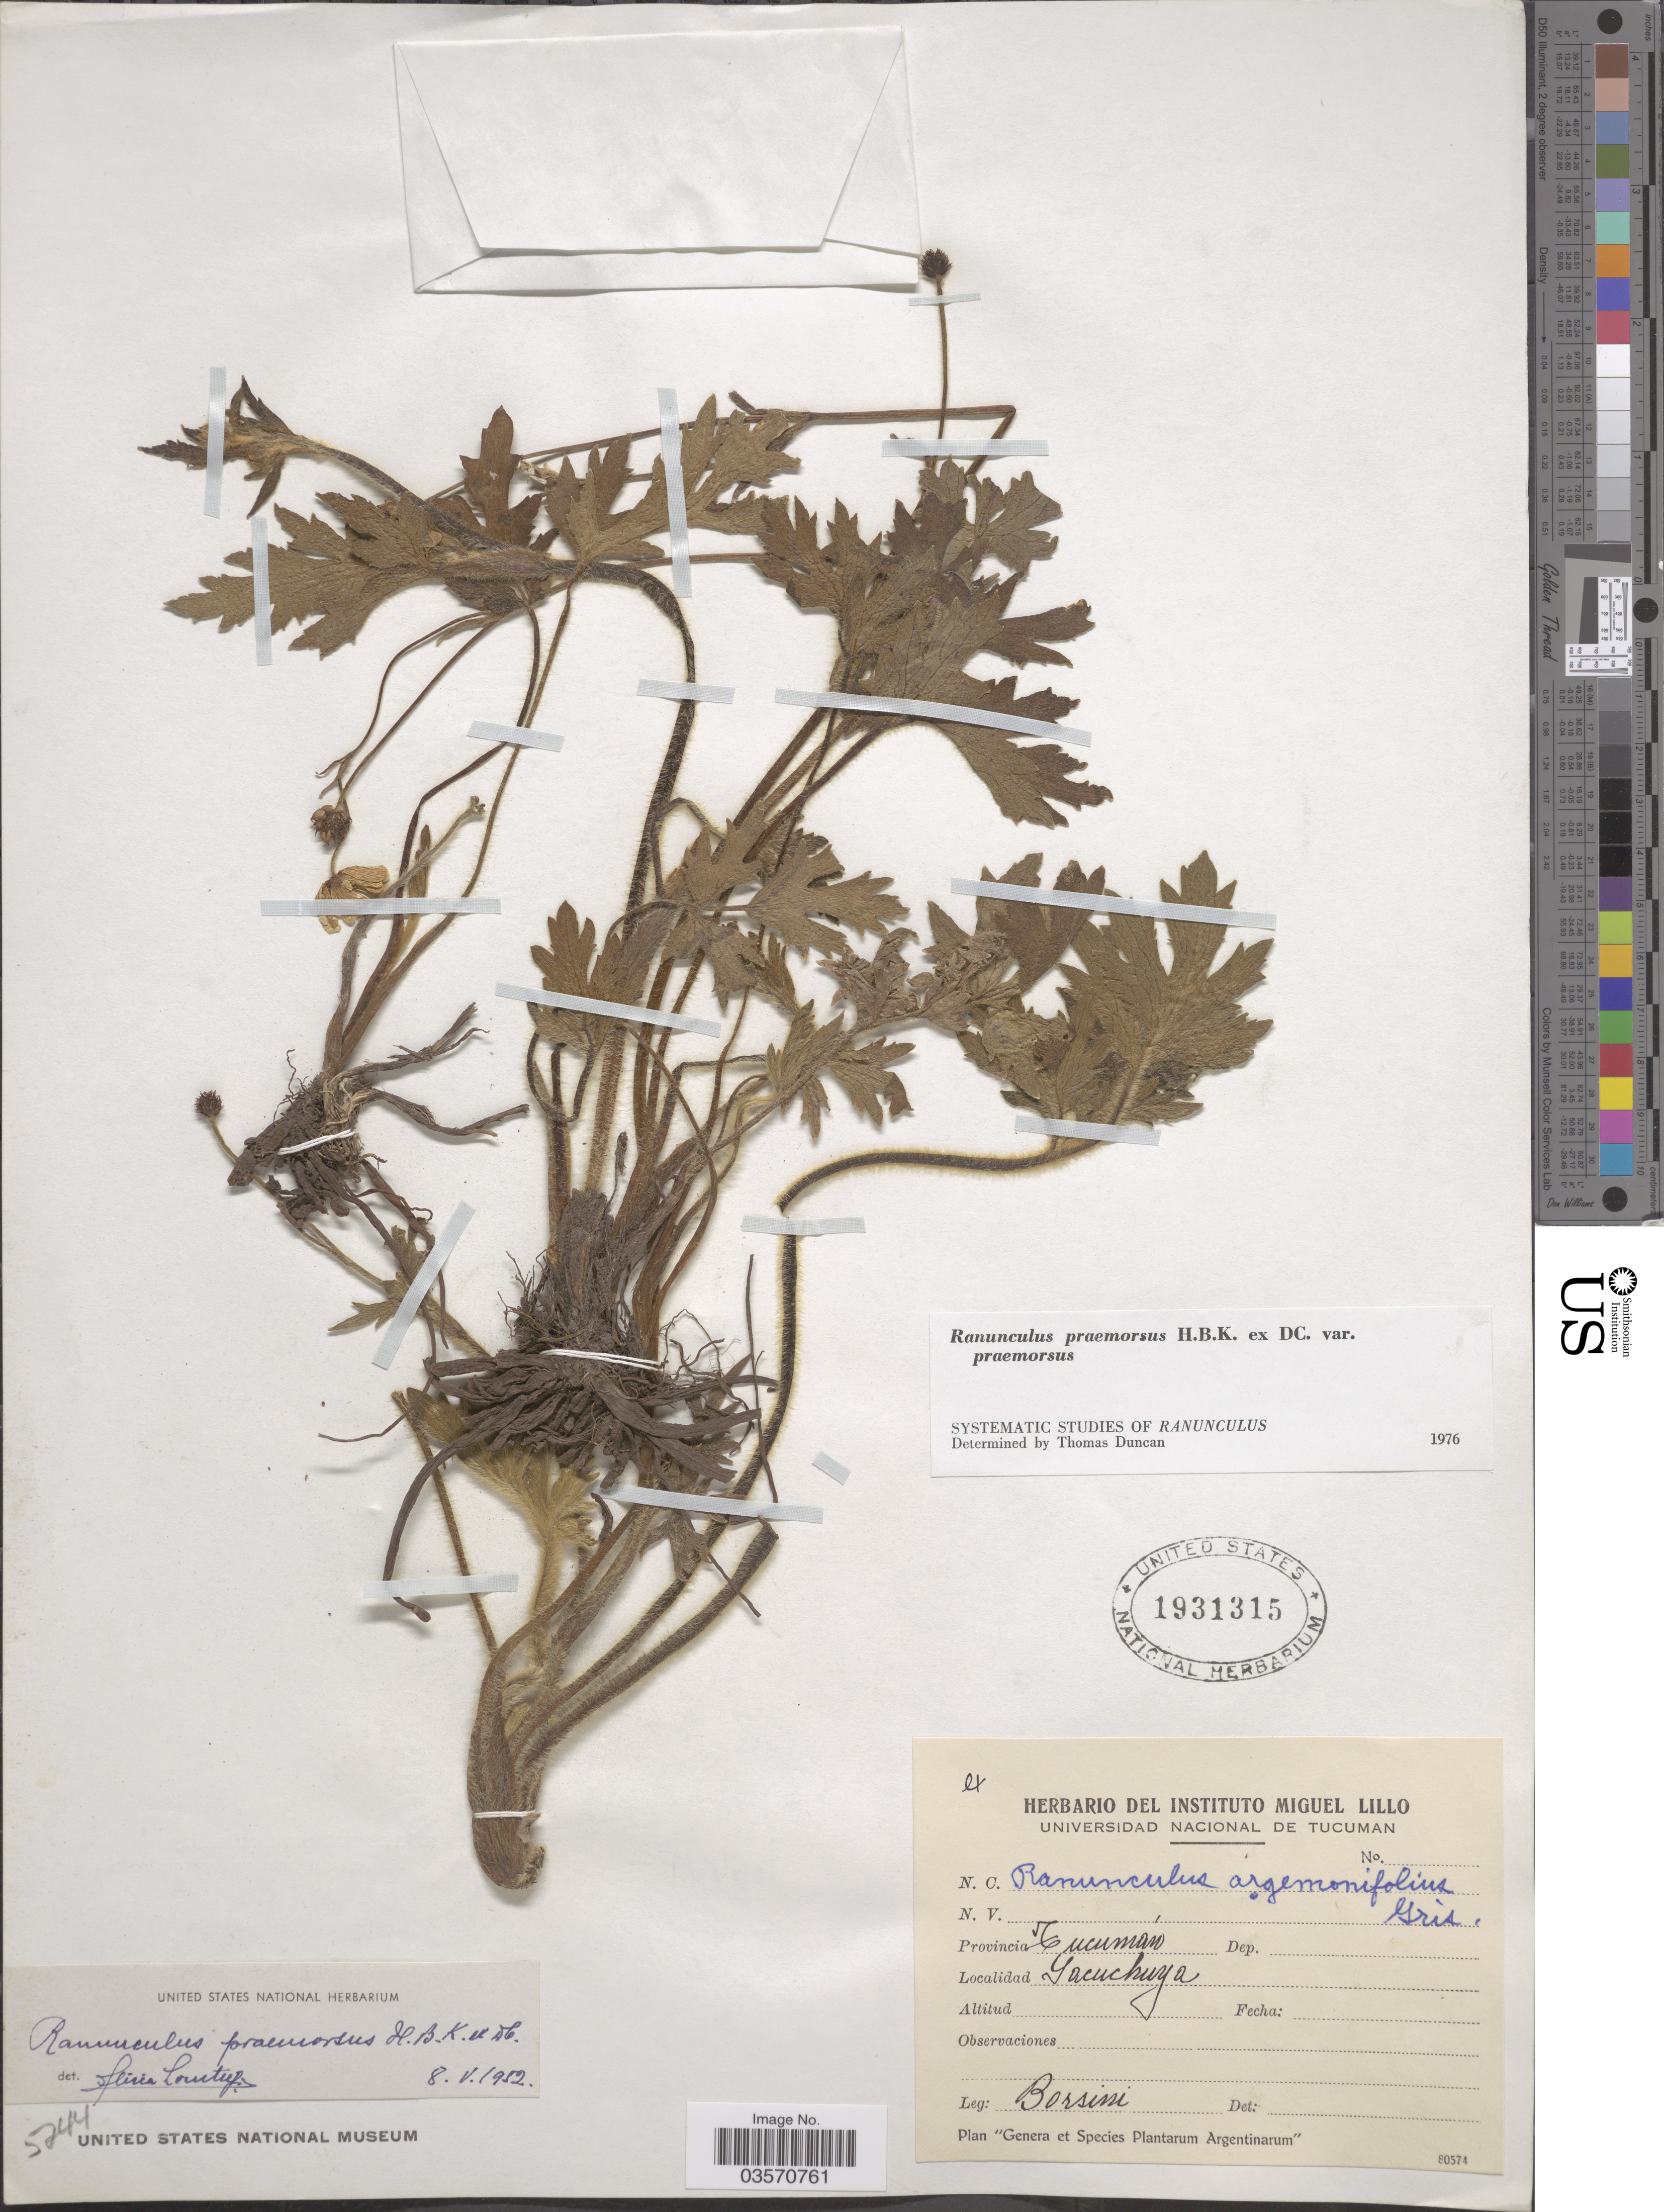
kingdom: Plantae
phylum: Tracheophyta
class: Magnoliopsida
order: Ranunculales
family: Ranunculaceae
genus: Ranunculus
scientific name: Ranunculus praemorsus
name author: Kunth ex DC.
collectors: Borsini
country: Argentina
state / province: Tucuman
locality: Gacuchuya.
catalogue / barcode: US 1931315